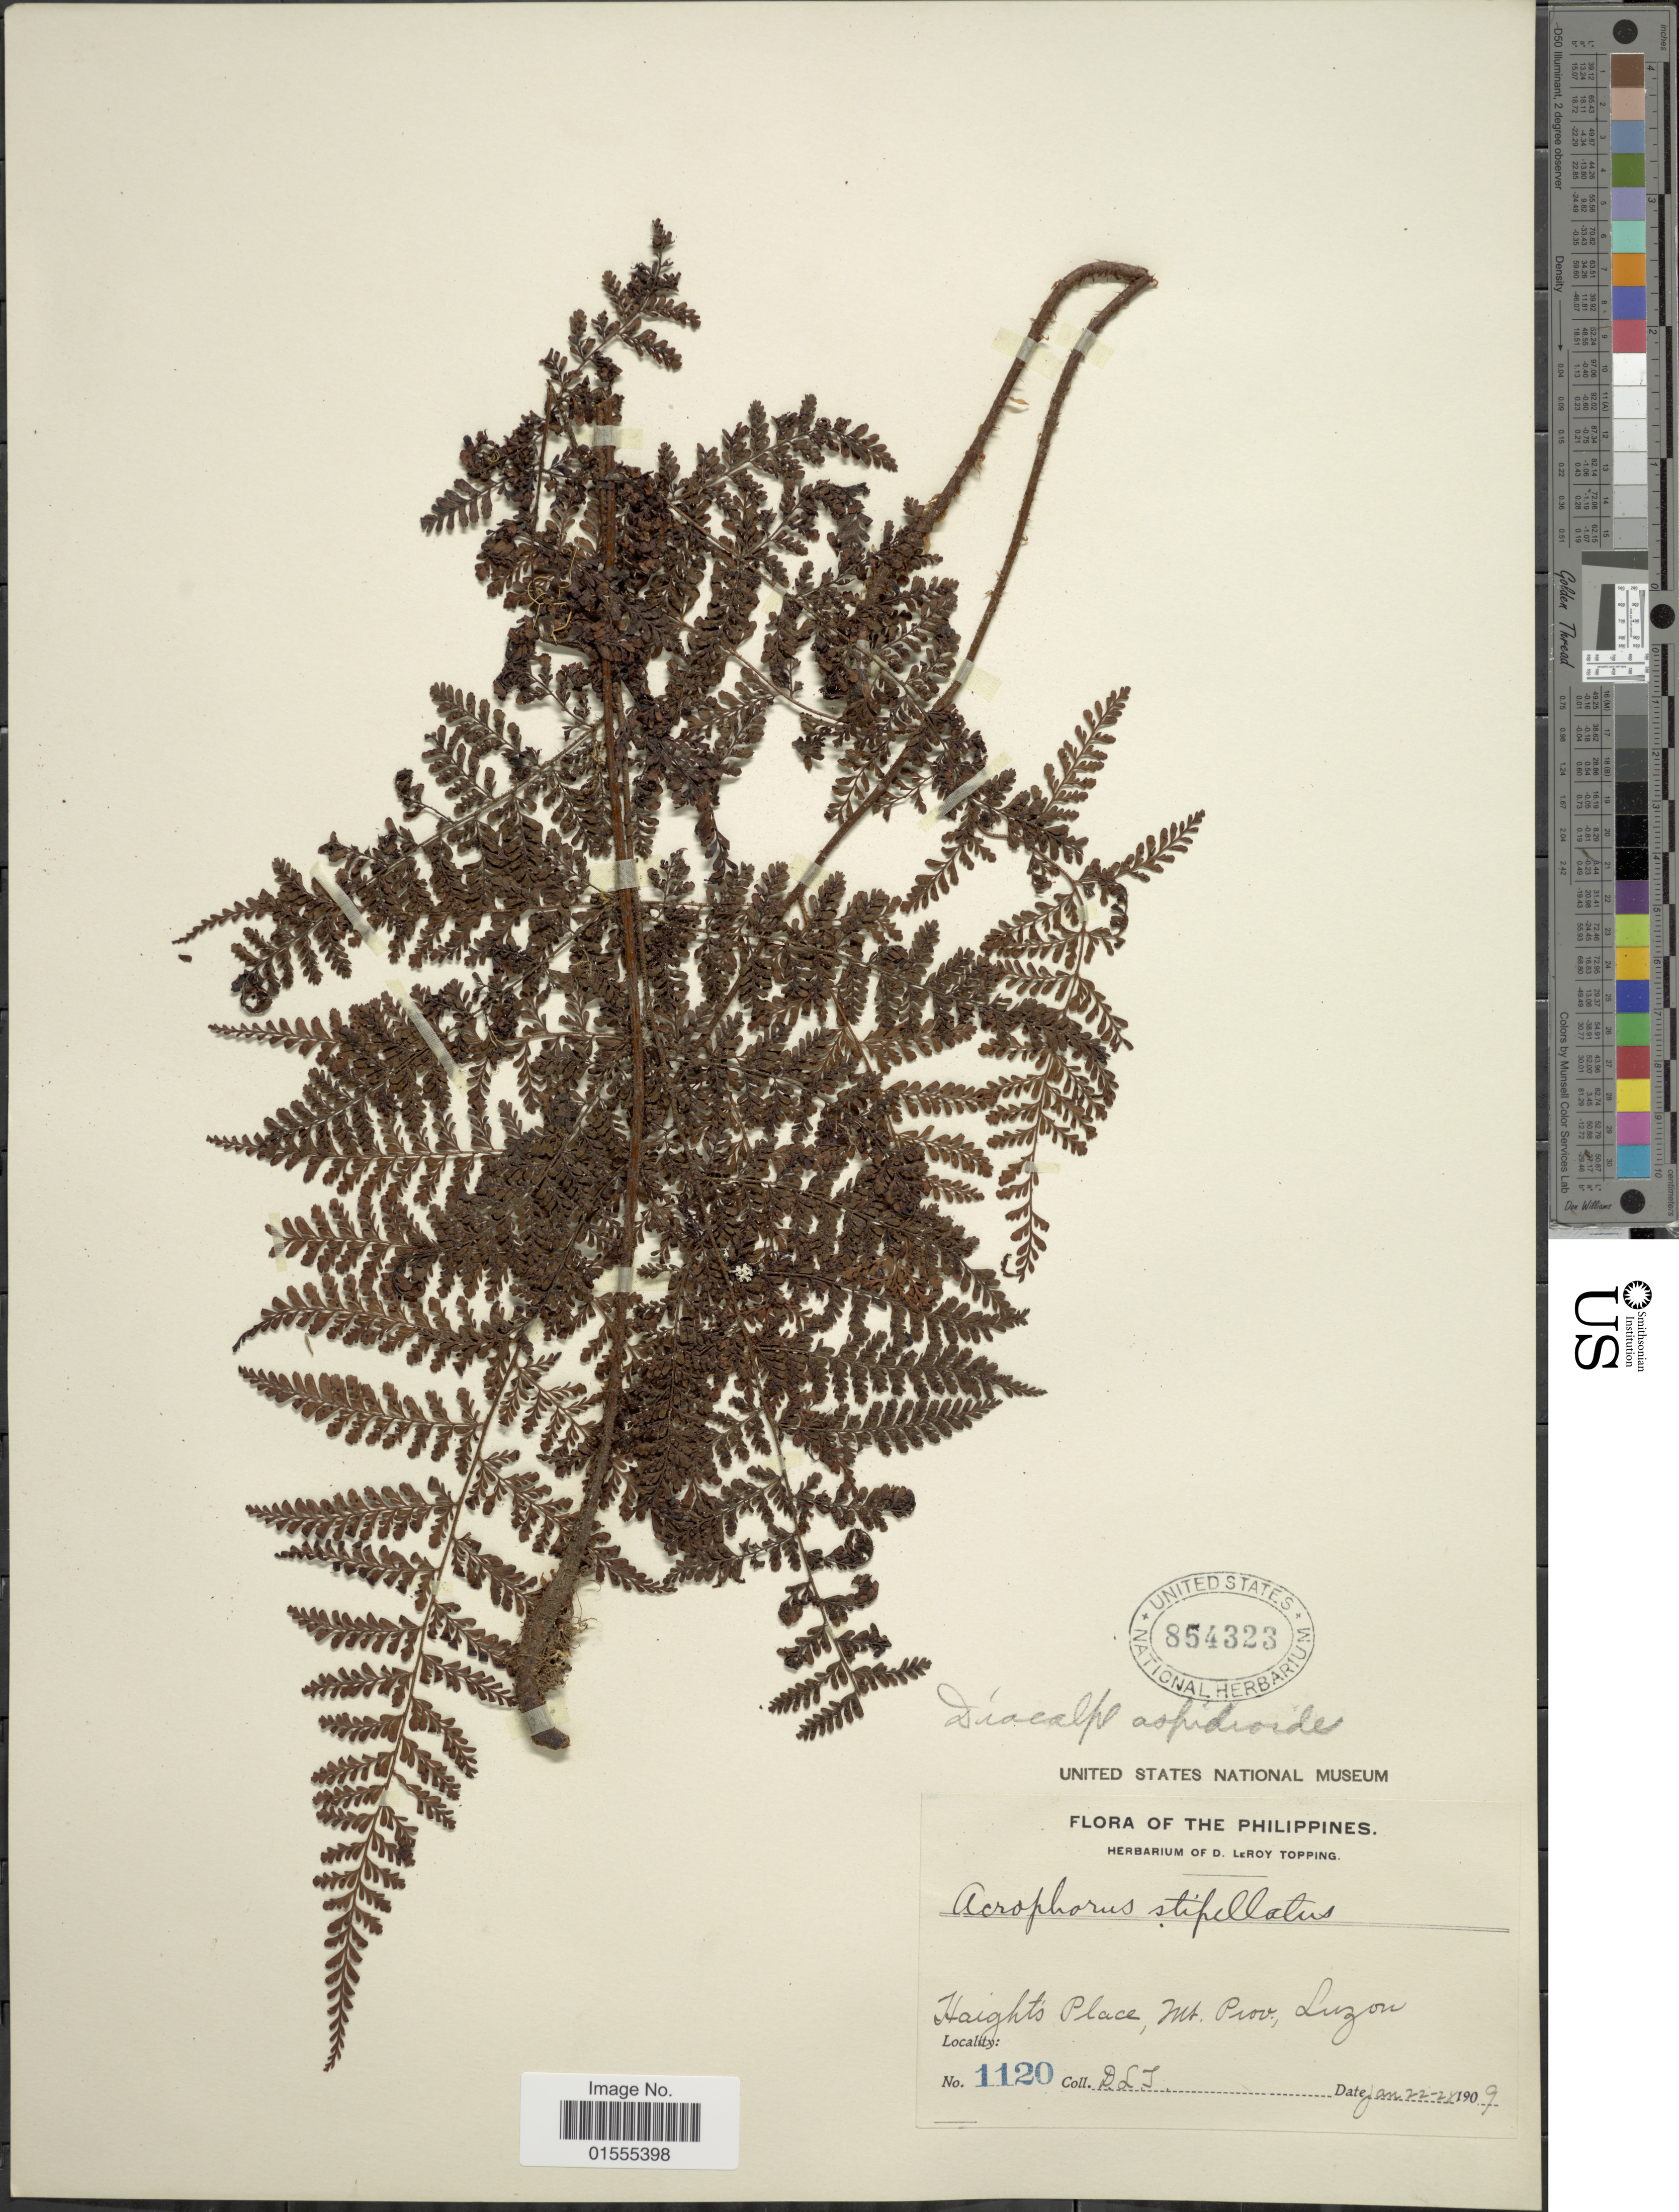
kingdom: Plantae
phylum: Tracheophyta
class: Polypodiopsida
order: Polypodiales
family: Dryopteridaceae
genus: Dryopteris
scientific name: Dryopteris pseudocaenopteris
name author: (Kunze) Li Bing Zhang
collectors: D. L. Topping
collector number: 1120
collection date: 1909-01-22/1909-01-28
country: Philippines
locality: Haights Place Mt. Prov. Luzon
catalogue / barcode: US 854323